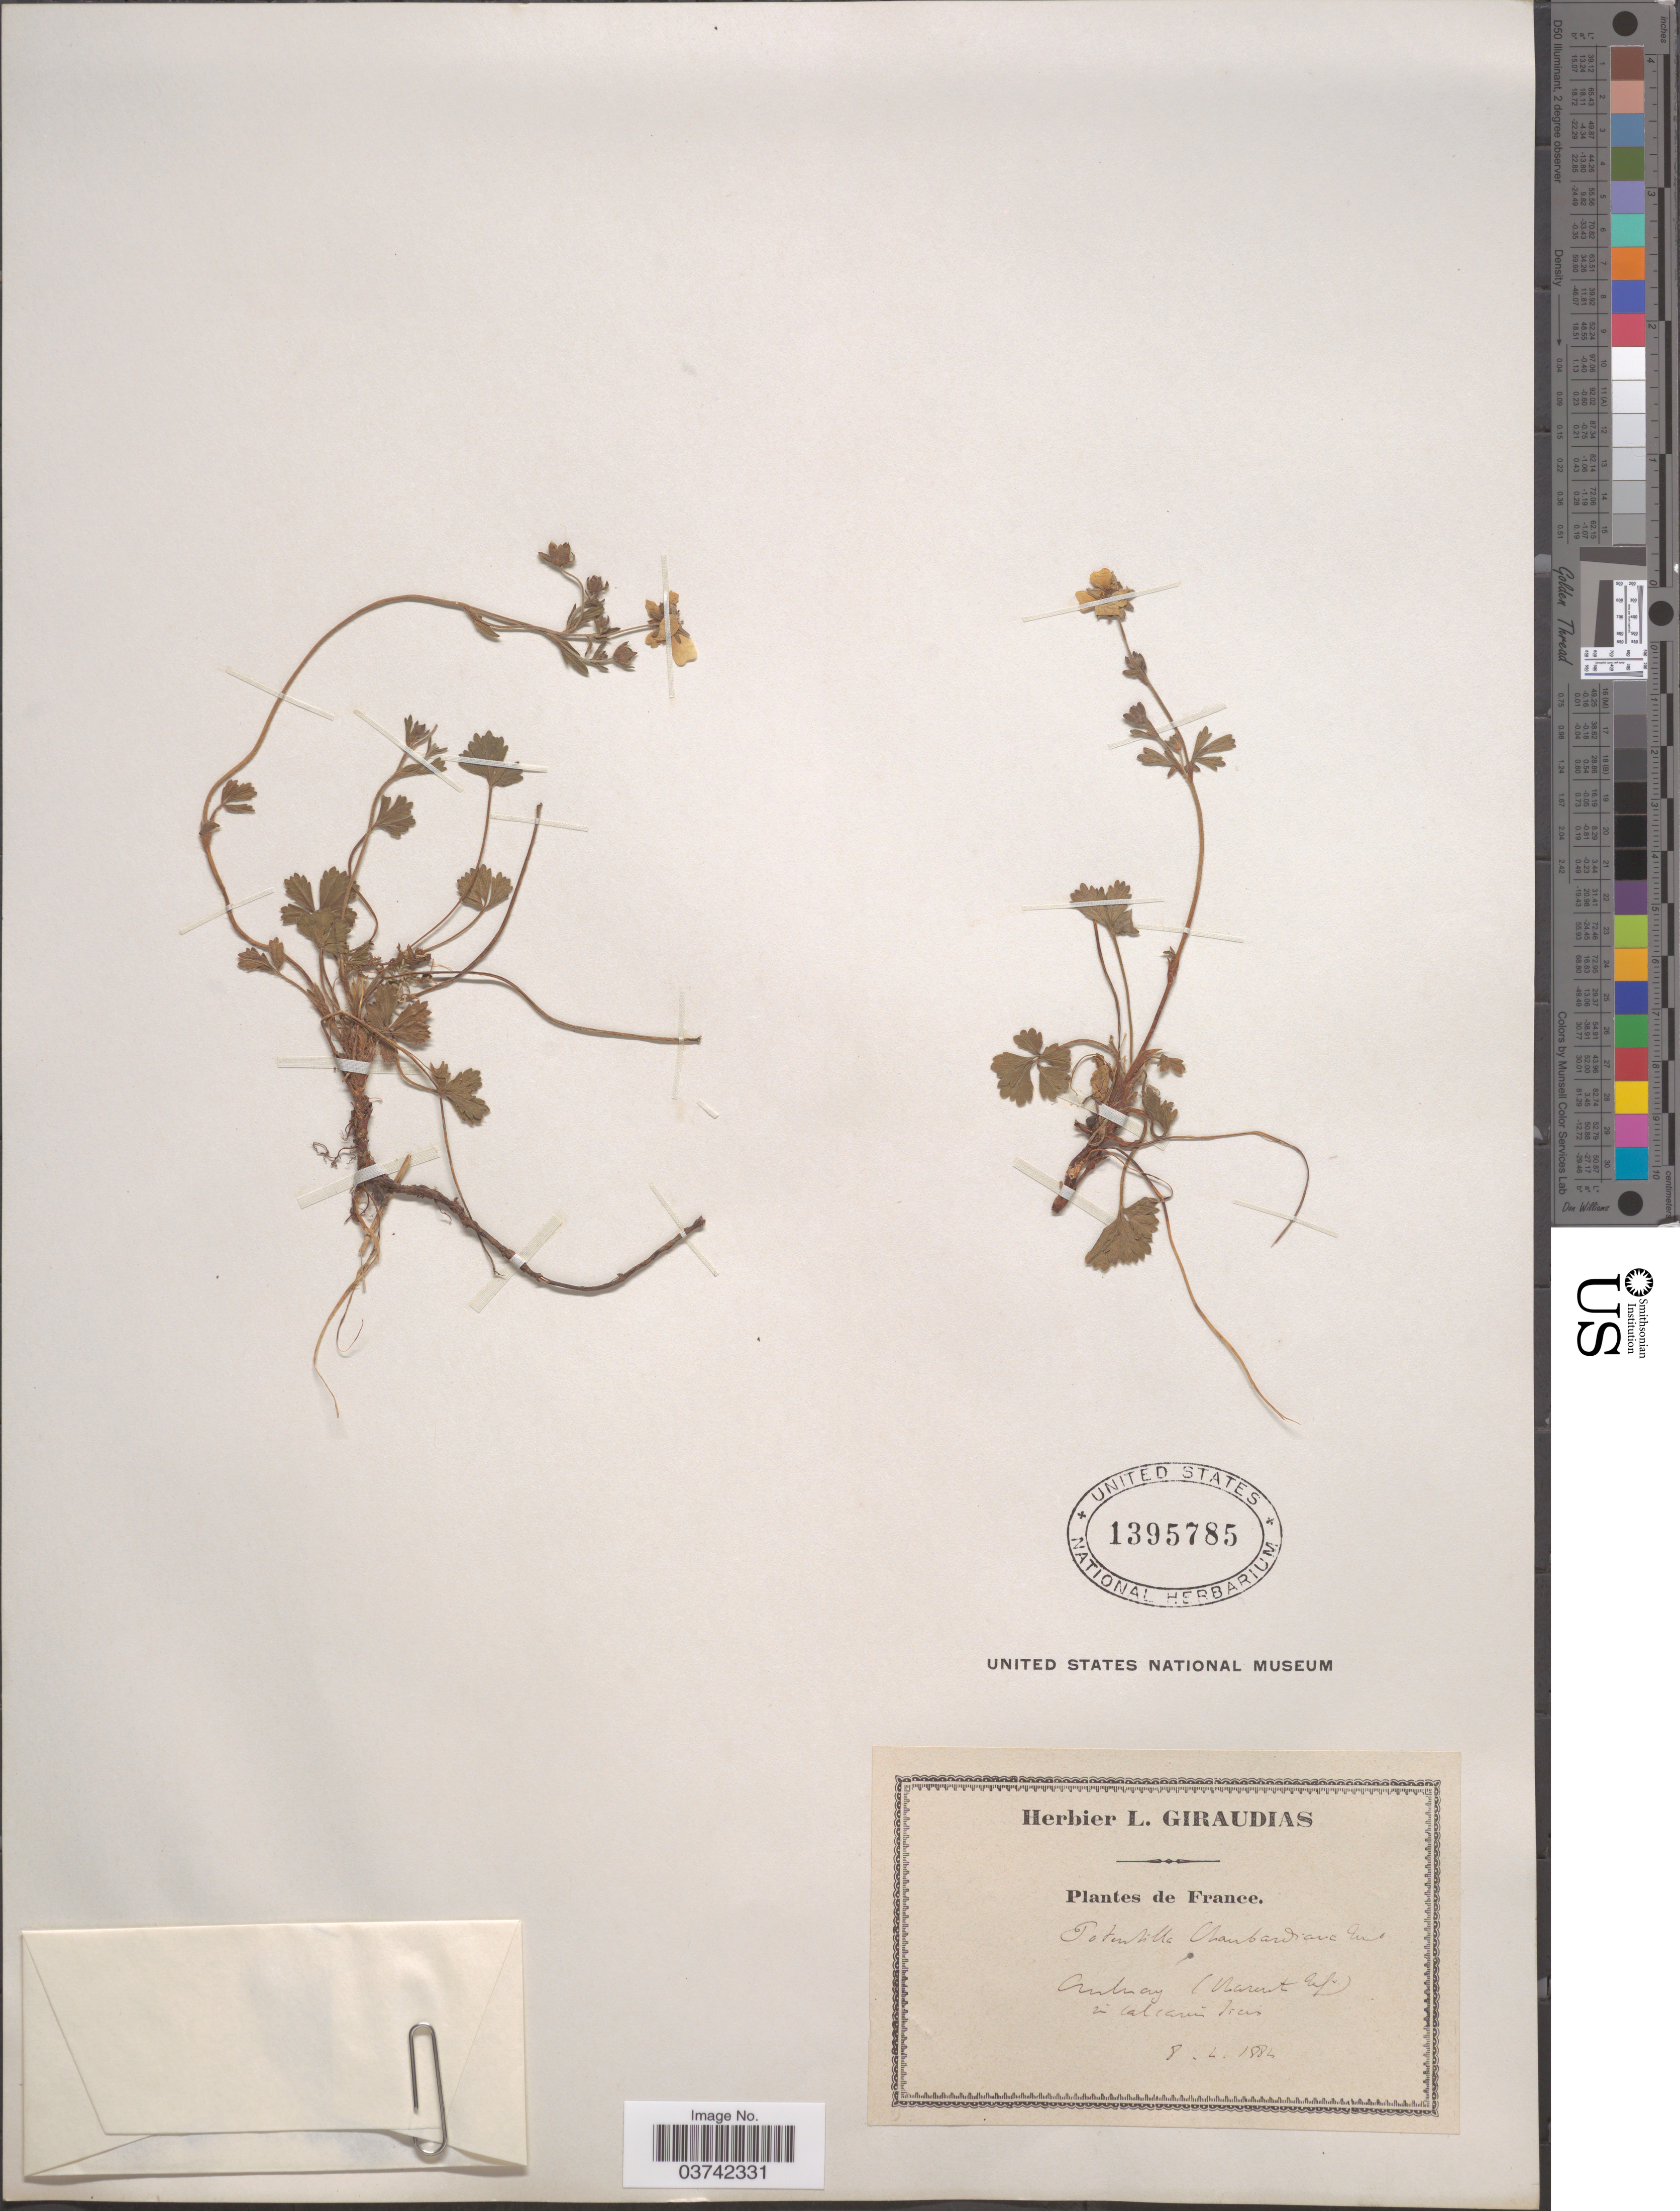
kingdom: Plantae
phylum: Tracheophyta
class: Magnoliopsida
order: Rosales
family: Rosaceae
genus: Potentilla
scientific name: Potentilla chaubardiana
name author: Timb.-Lagr.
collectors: Ex herb. L. Giraudias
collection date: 1884-04-08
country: France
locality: Antnay [interpreted] ( [illegible text]).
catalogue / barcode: US 1395785